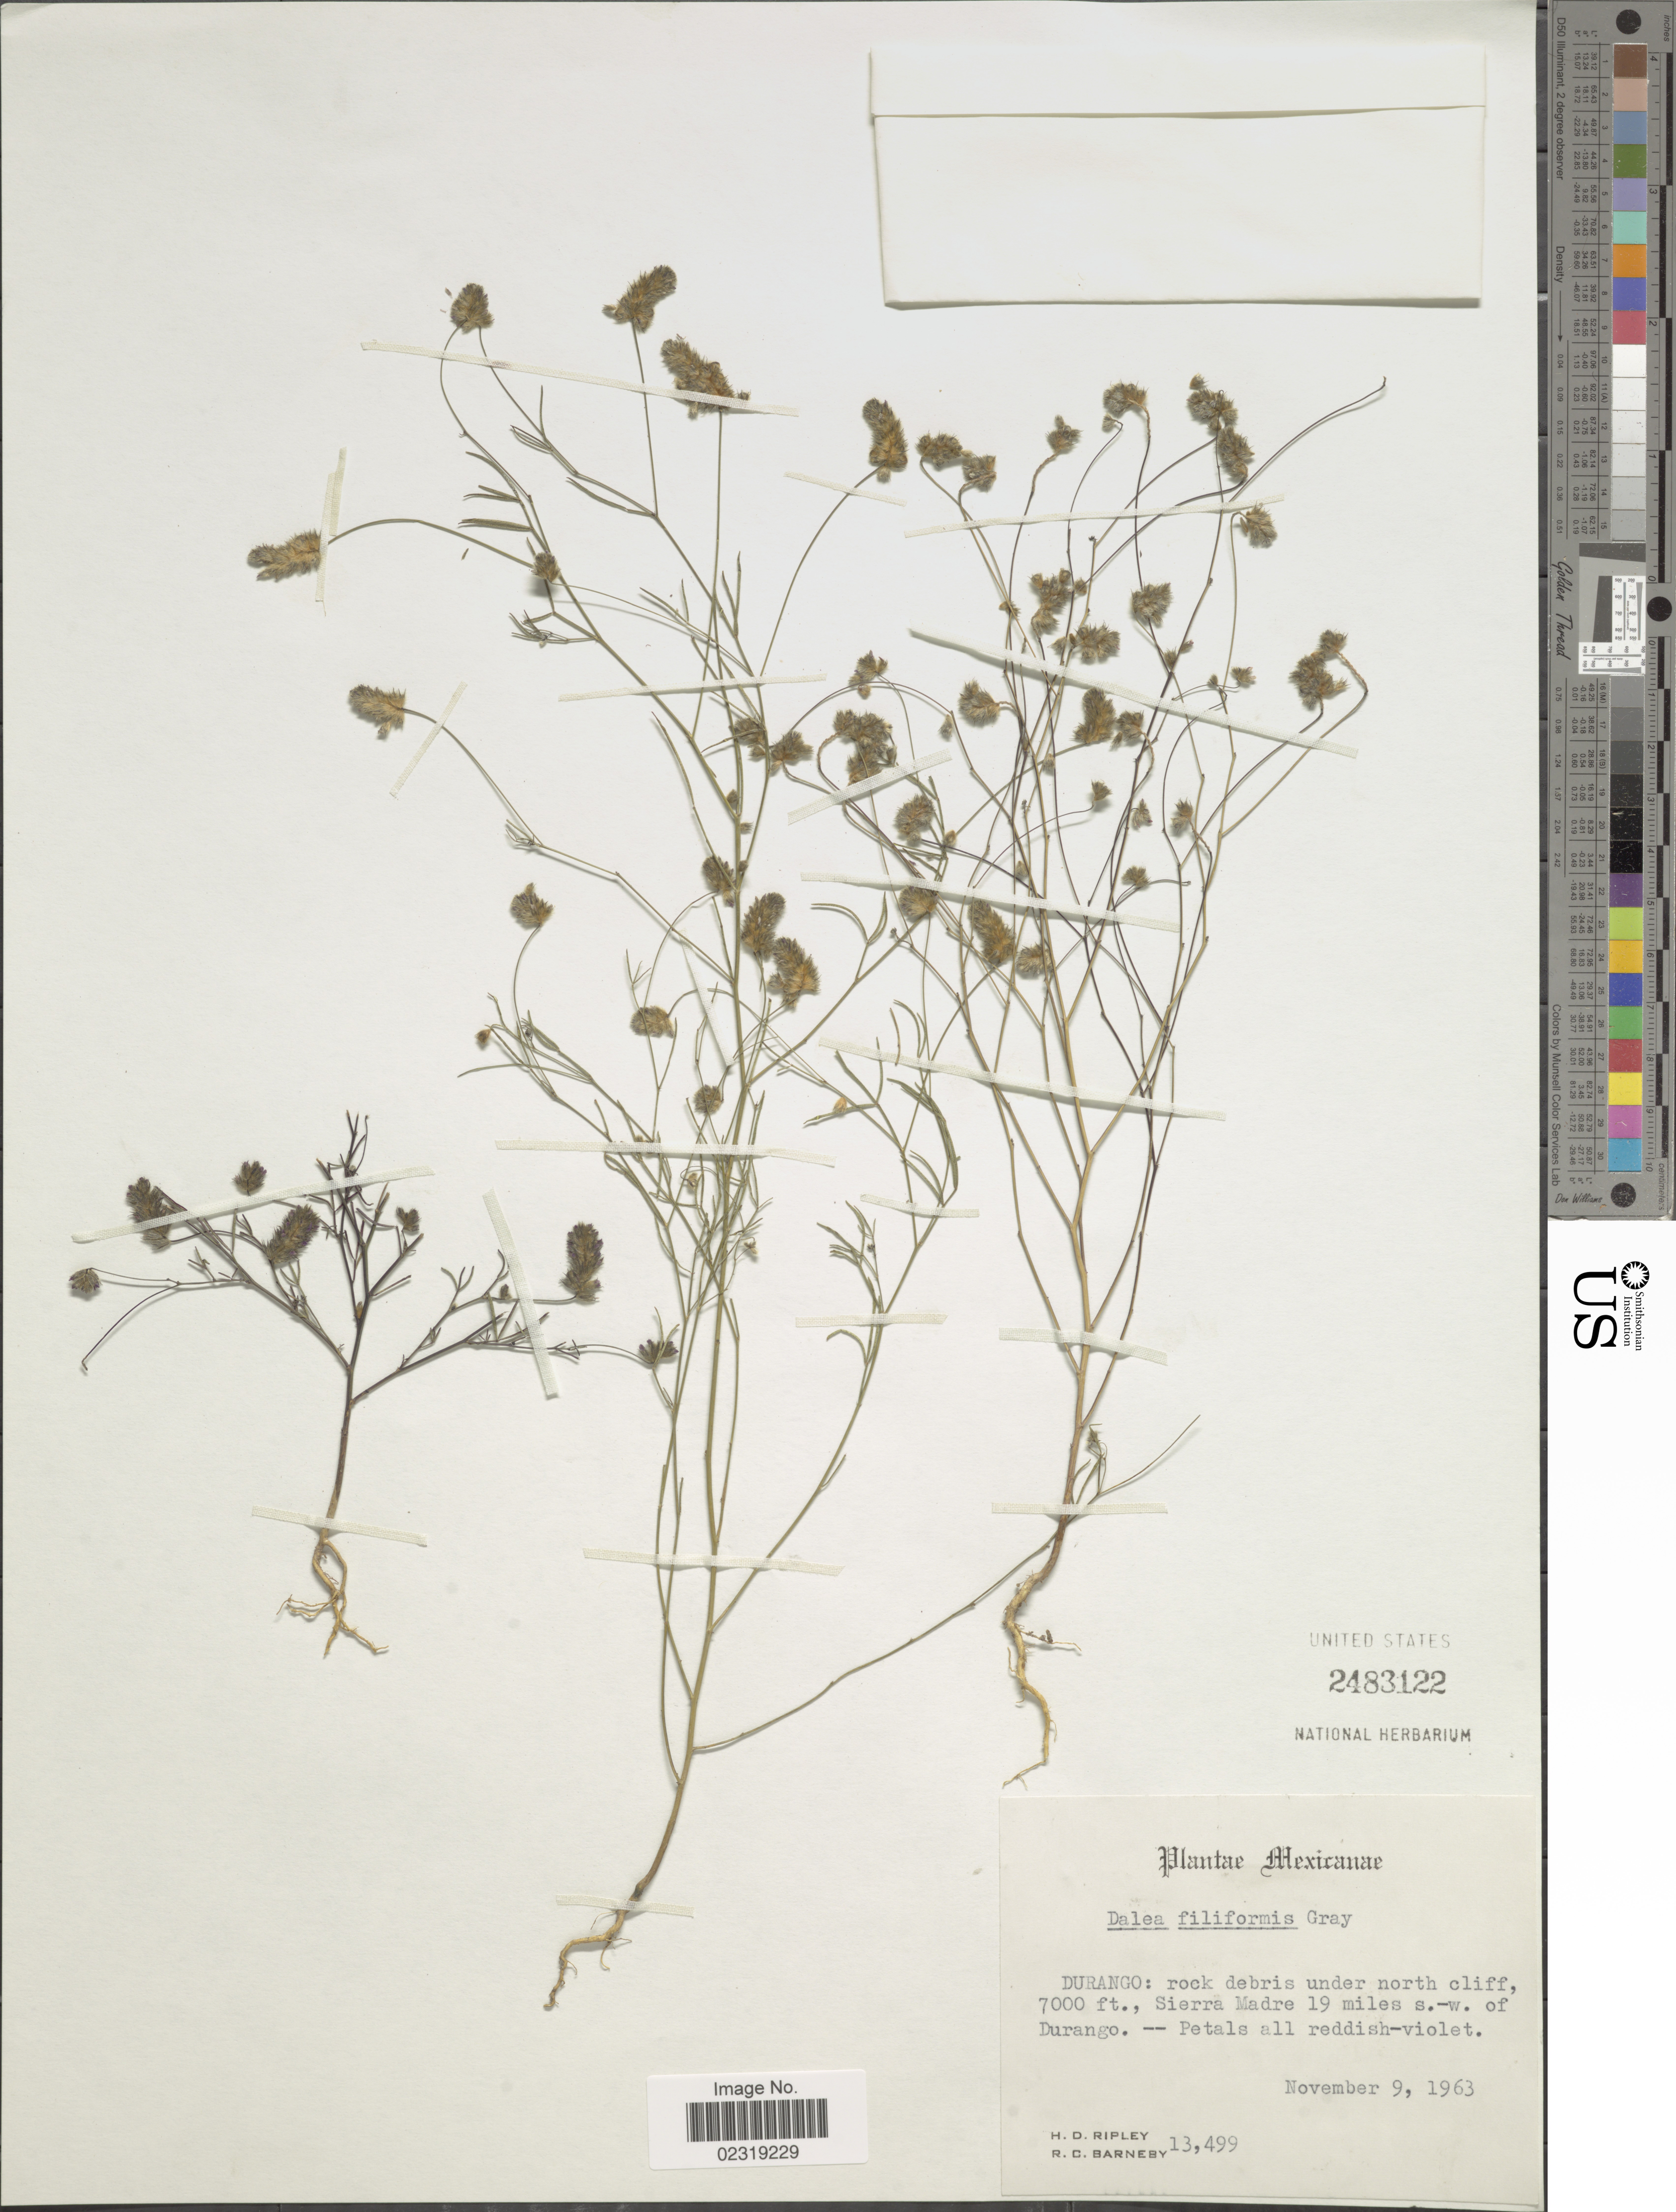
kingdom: Plantae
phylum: Tracheophyta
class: Magnoliopsida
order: Fabales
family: Fabaceae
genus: Dalea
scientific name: Dalea filiformis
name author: A. Gray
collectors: H. Ripley & R. C. Barneby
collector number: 13499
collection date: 1963-11-09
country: Mexico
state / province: Durango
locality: Rock debris under north cliff, Sierra Madre 19 miles s.-w. of Durango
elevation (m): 2134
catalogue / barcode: US 2483122